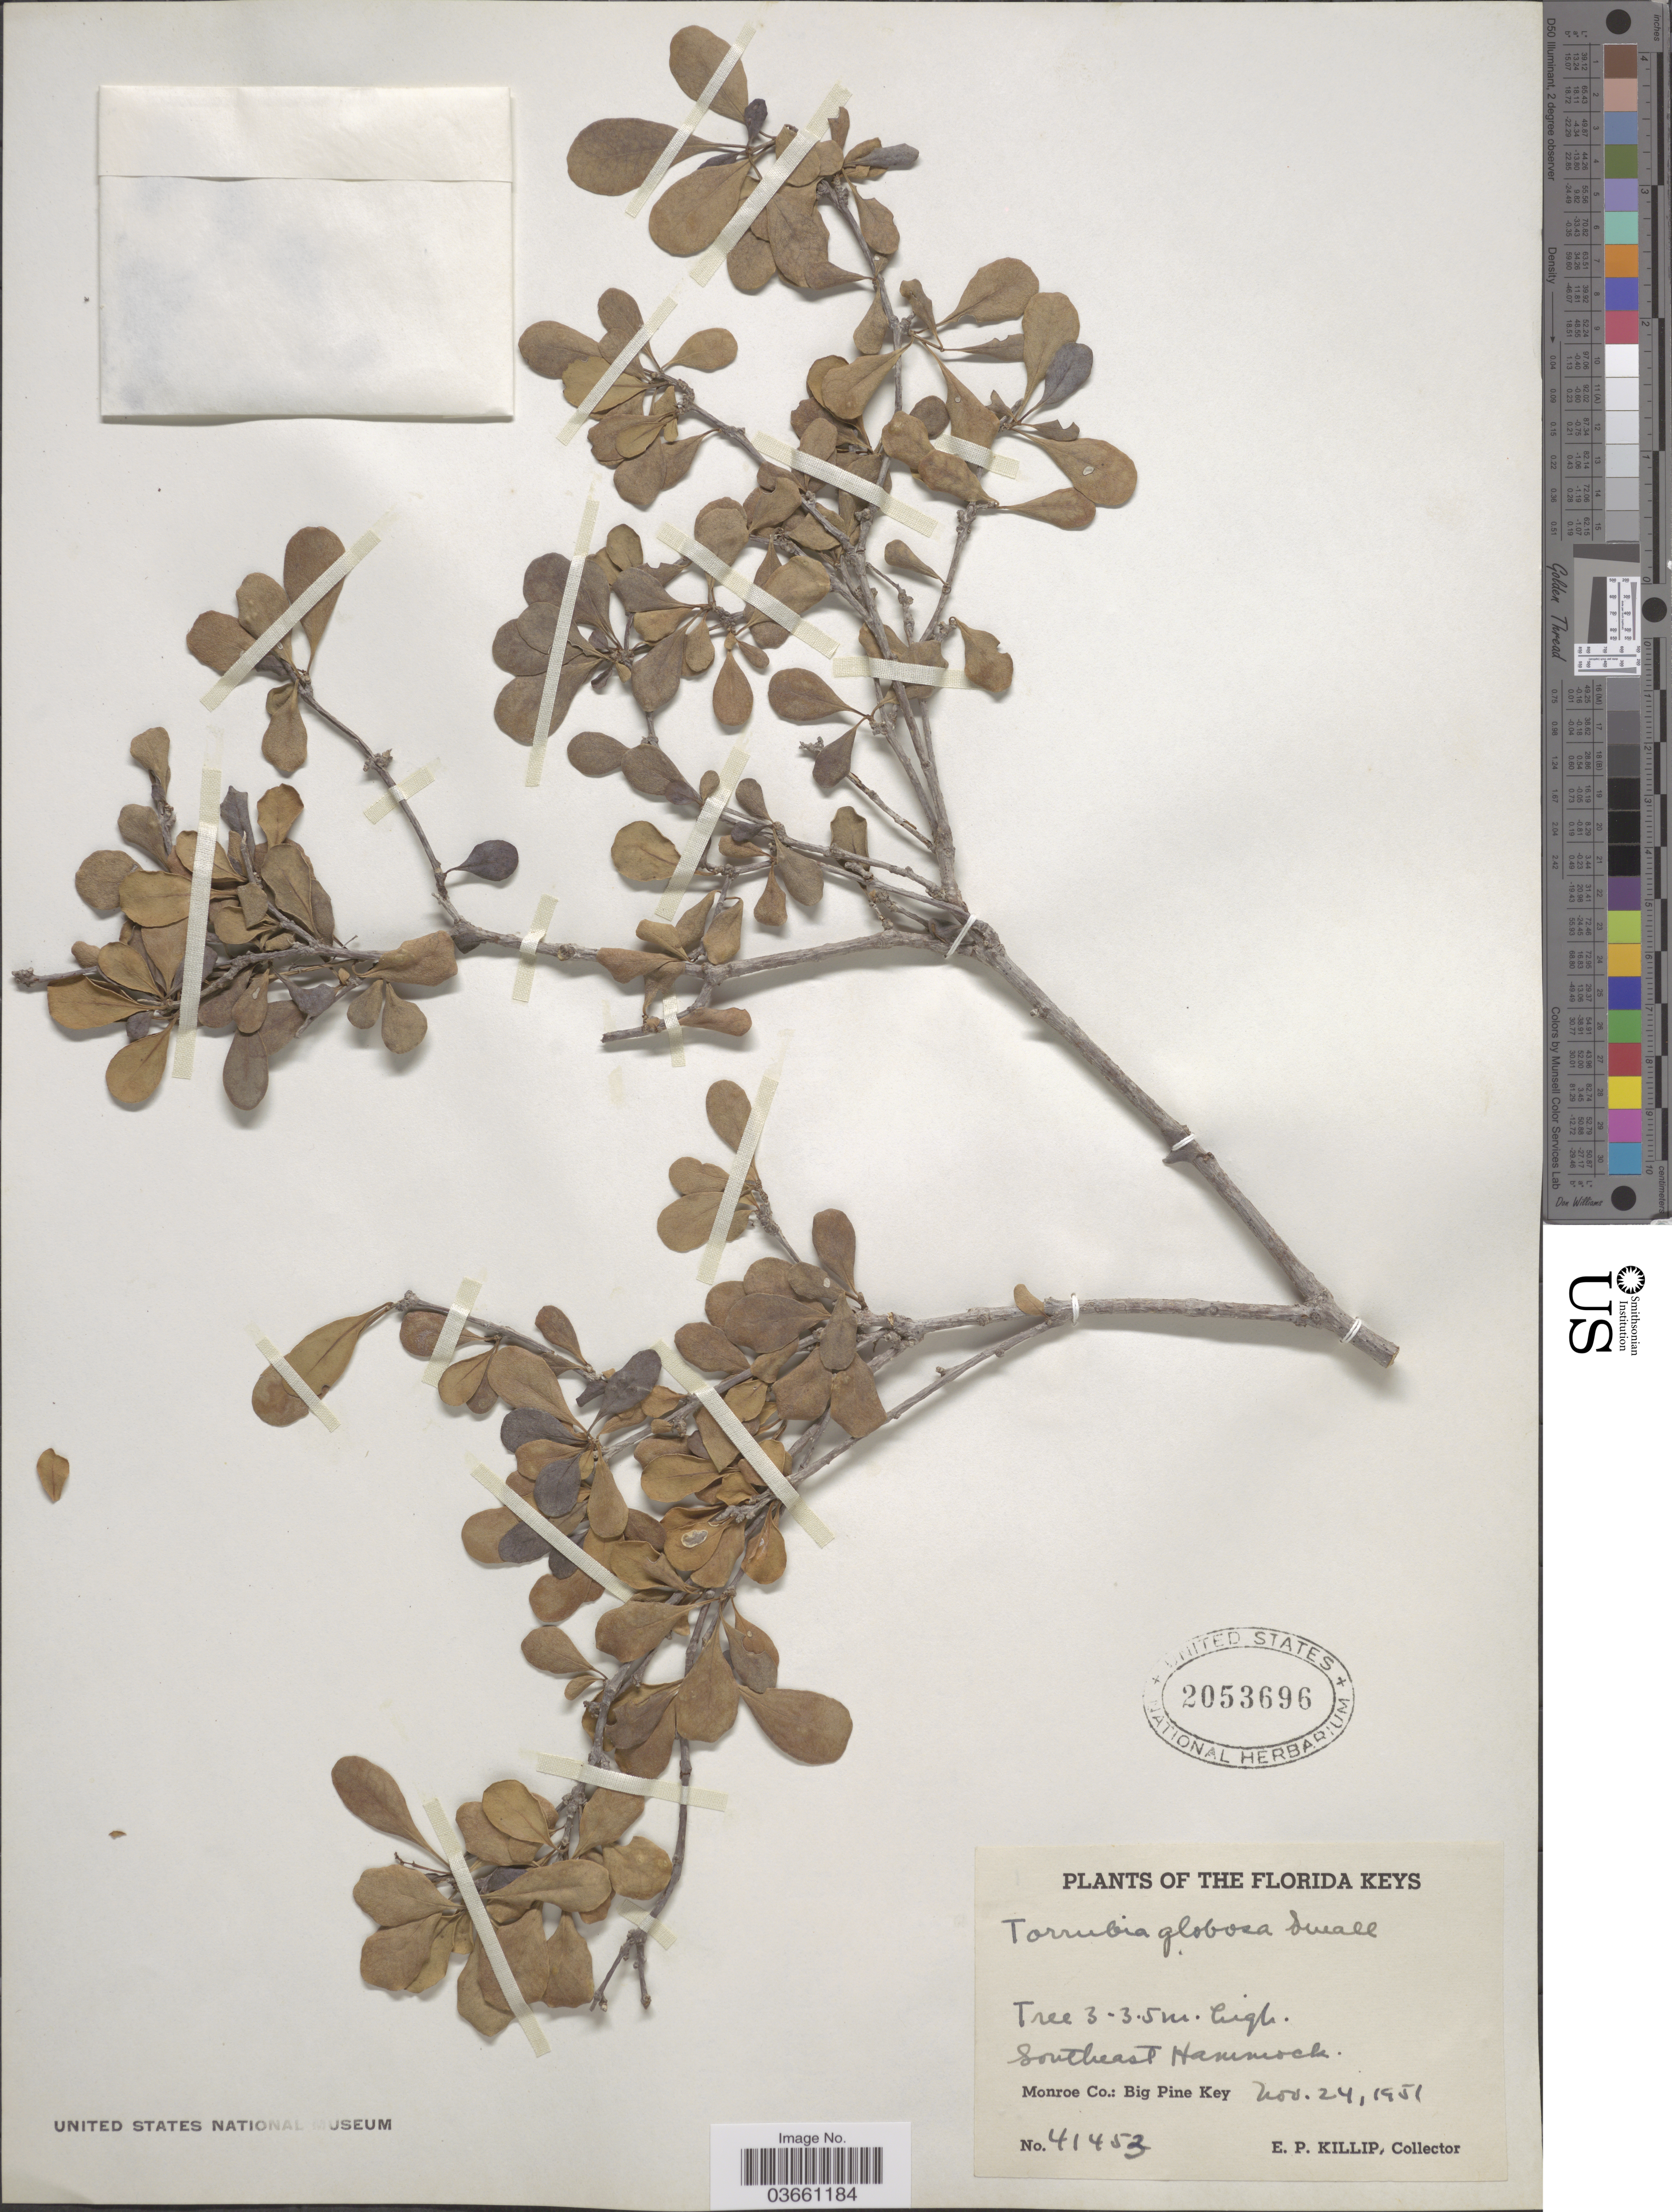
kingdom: Plantae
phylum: Tracheophyta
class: Magnoliopsida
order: Caryophyllales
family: Nyctaginaceae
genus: Guapira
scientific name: Guapira discolor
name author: (Spreng.) Little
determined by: Strong, Mark T., (BOT), Smithsonian Institution - National Museum of Natural History (UNITED STATES)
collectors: E. P. Killip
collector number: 41453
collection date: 1951-11-24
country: United States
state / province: Florida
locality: Florida Keys. Southeast Hammock. Monroe Co.: Big Pine Key.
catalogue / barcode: US 2053696